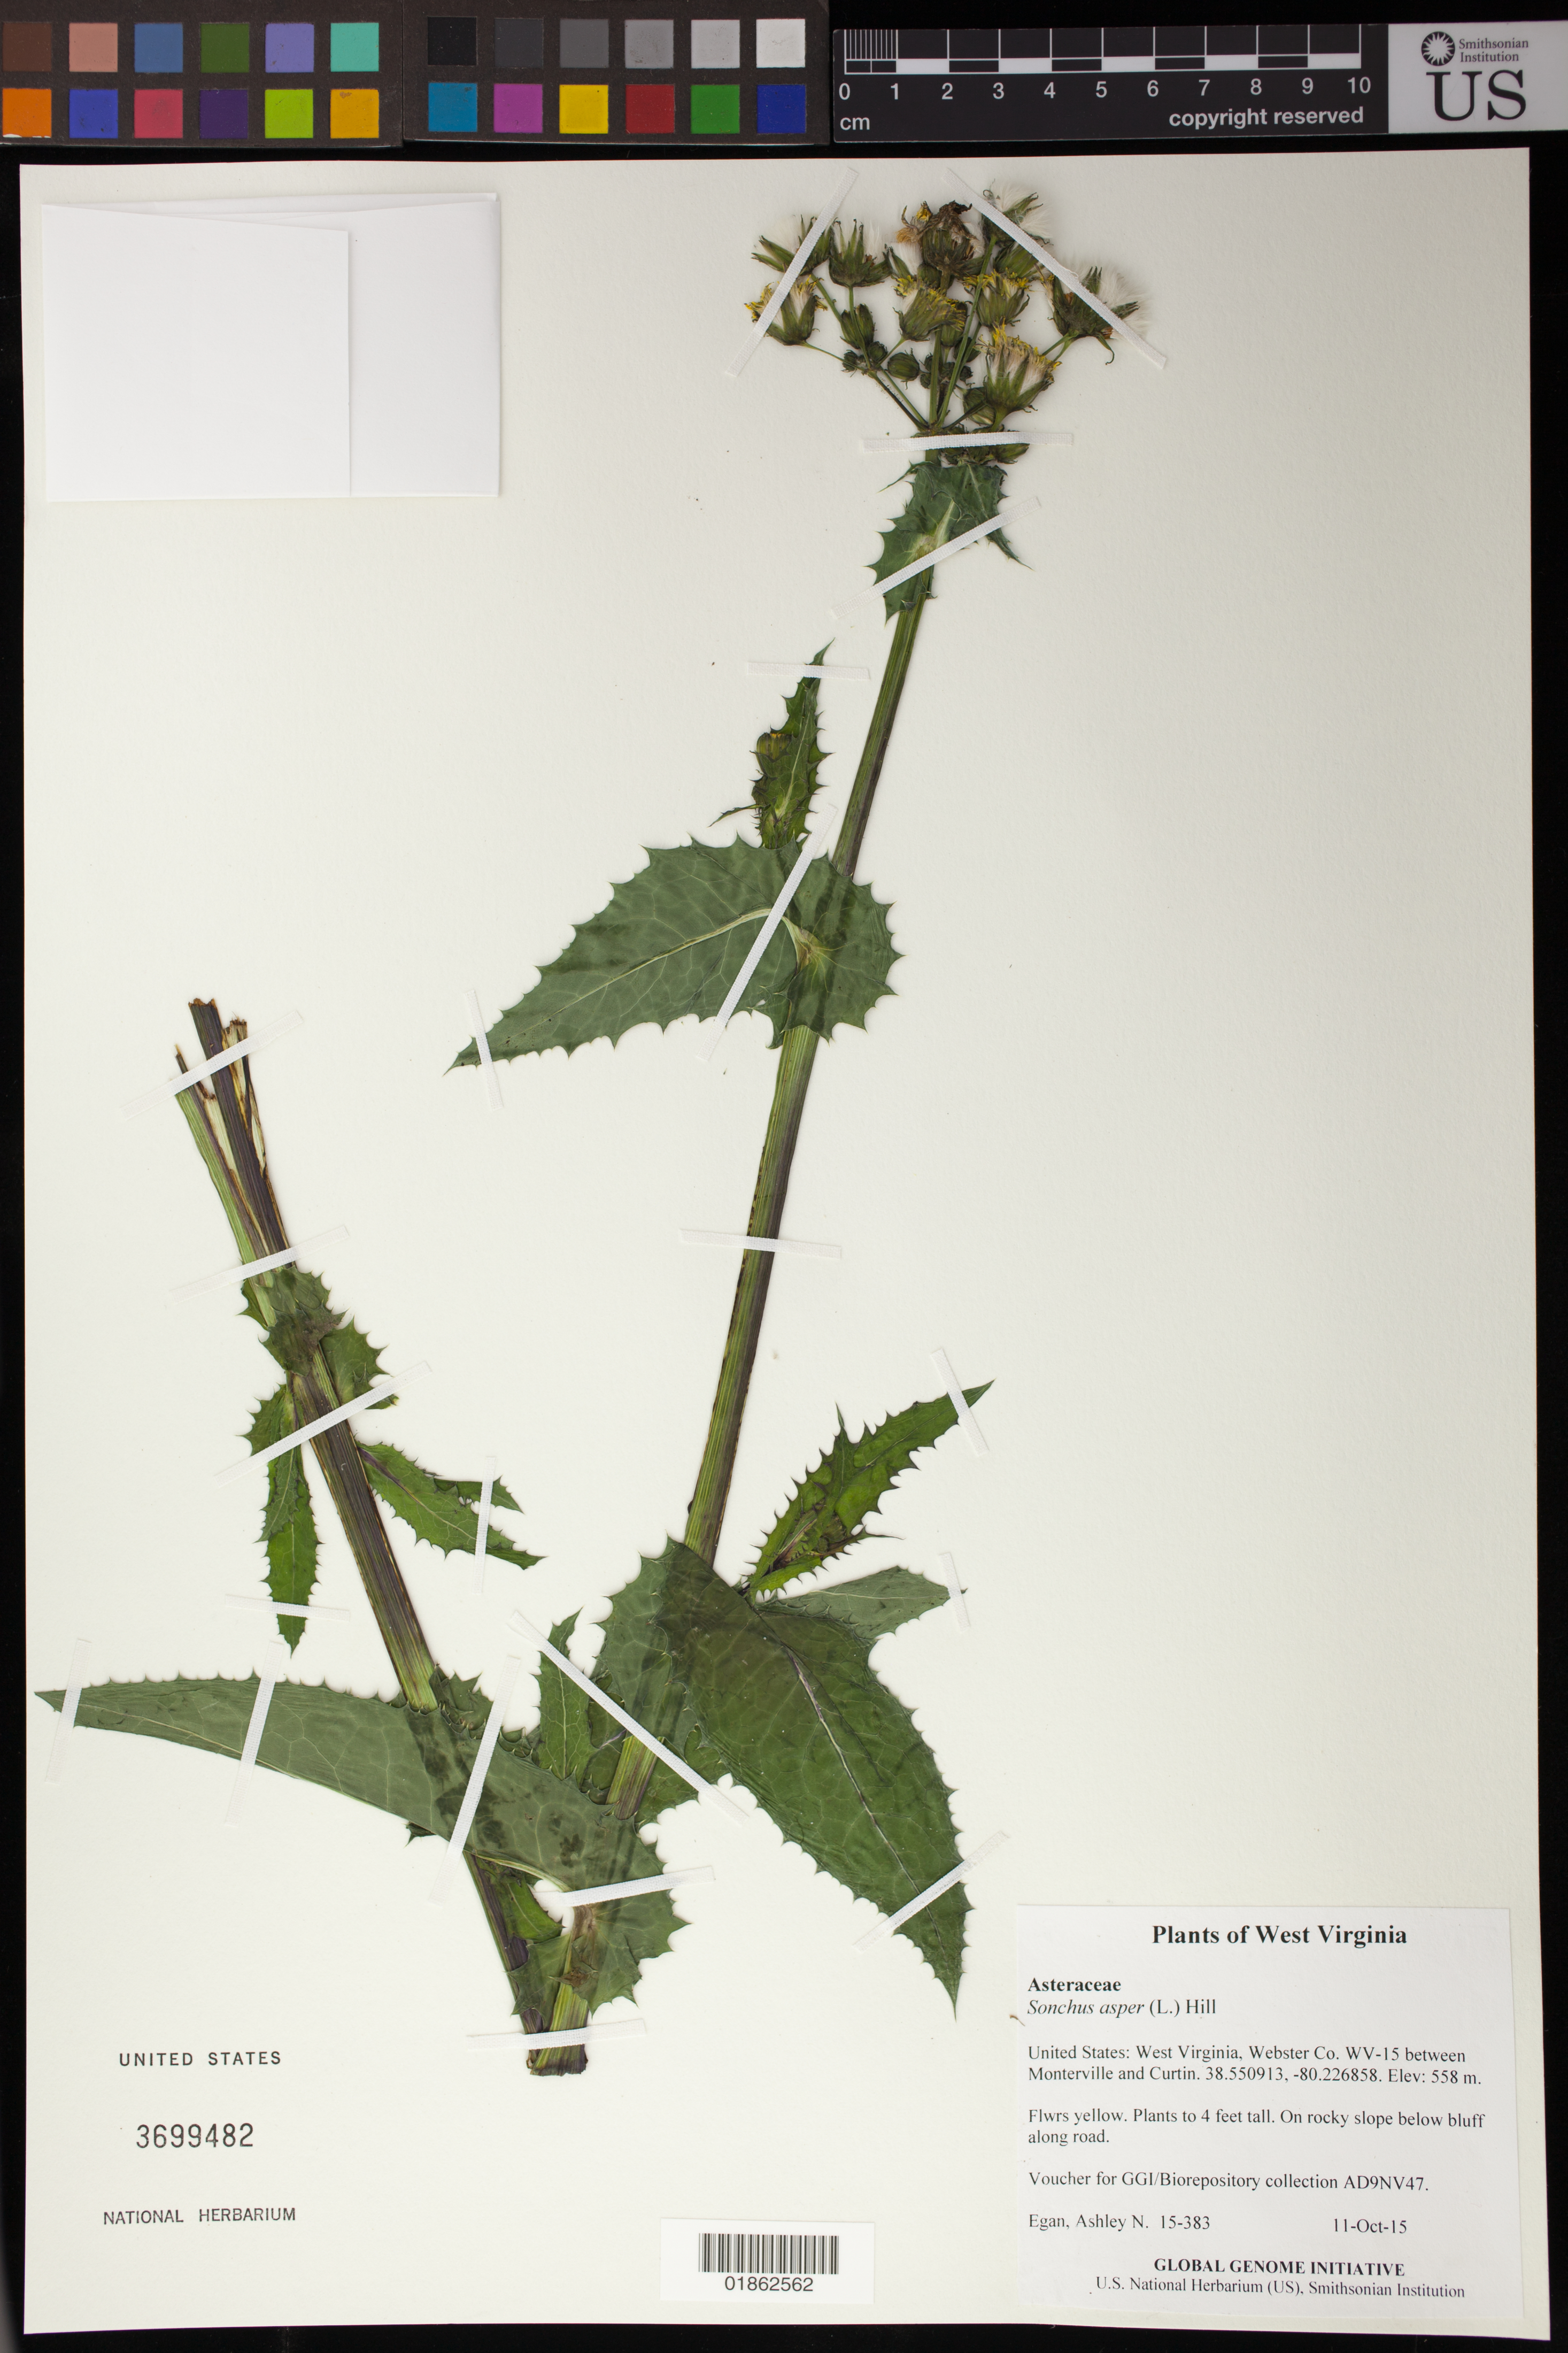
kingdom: Plantae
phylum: Tracheophyta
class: Magnoliopsida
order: Asterales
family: Asteraceae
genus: Sonchus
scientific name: Sonchus asper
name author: (L.) Hill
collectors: A. N. Egan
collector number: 15-383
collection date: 2015-10-11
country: United States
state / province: West Virginia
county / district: Webster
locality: WV-15 between Monterville and Curtin.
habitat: On rocky slope below bluff along road.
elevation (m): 558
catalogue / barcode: US 3699482